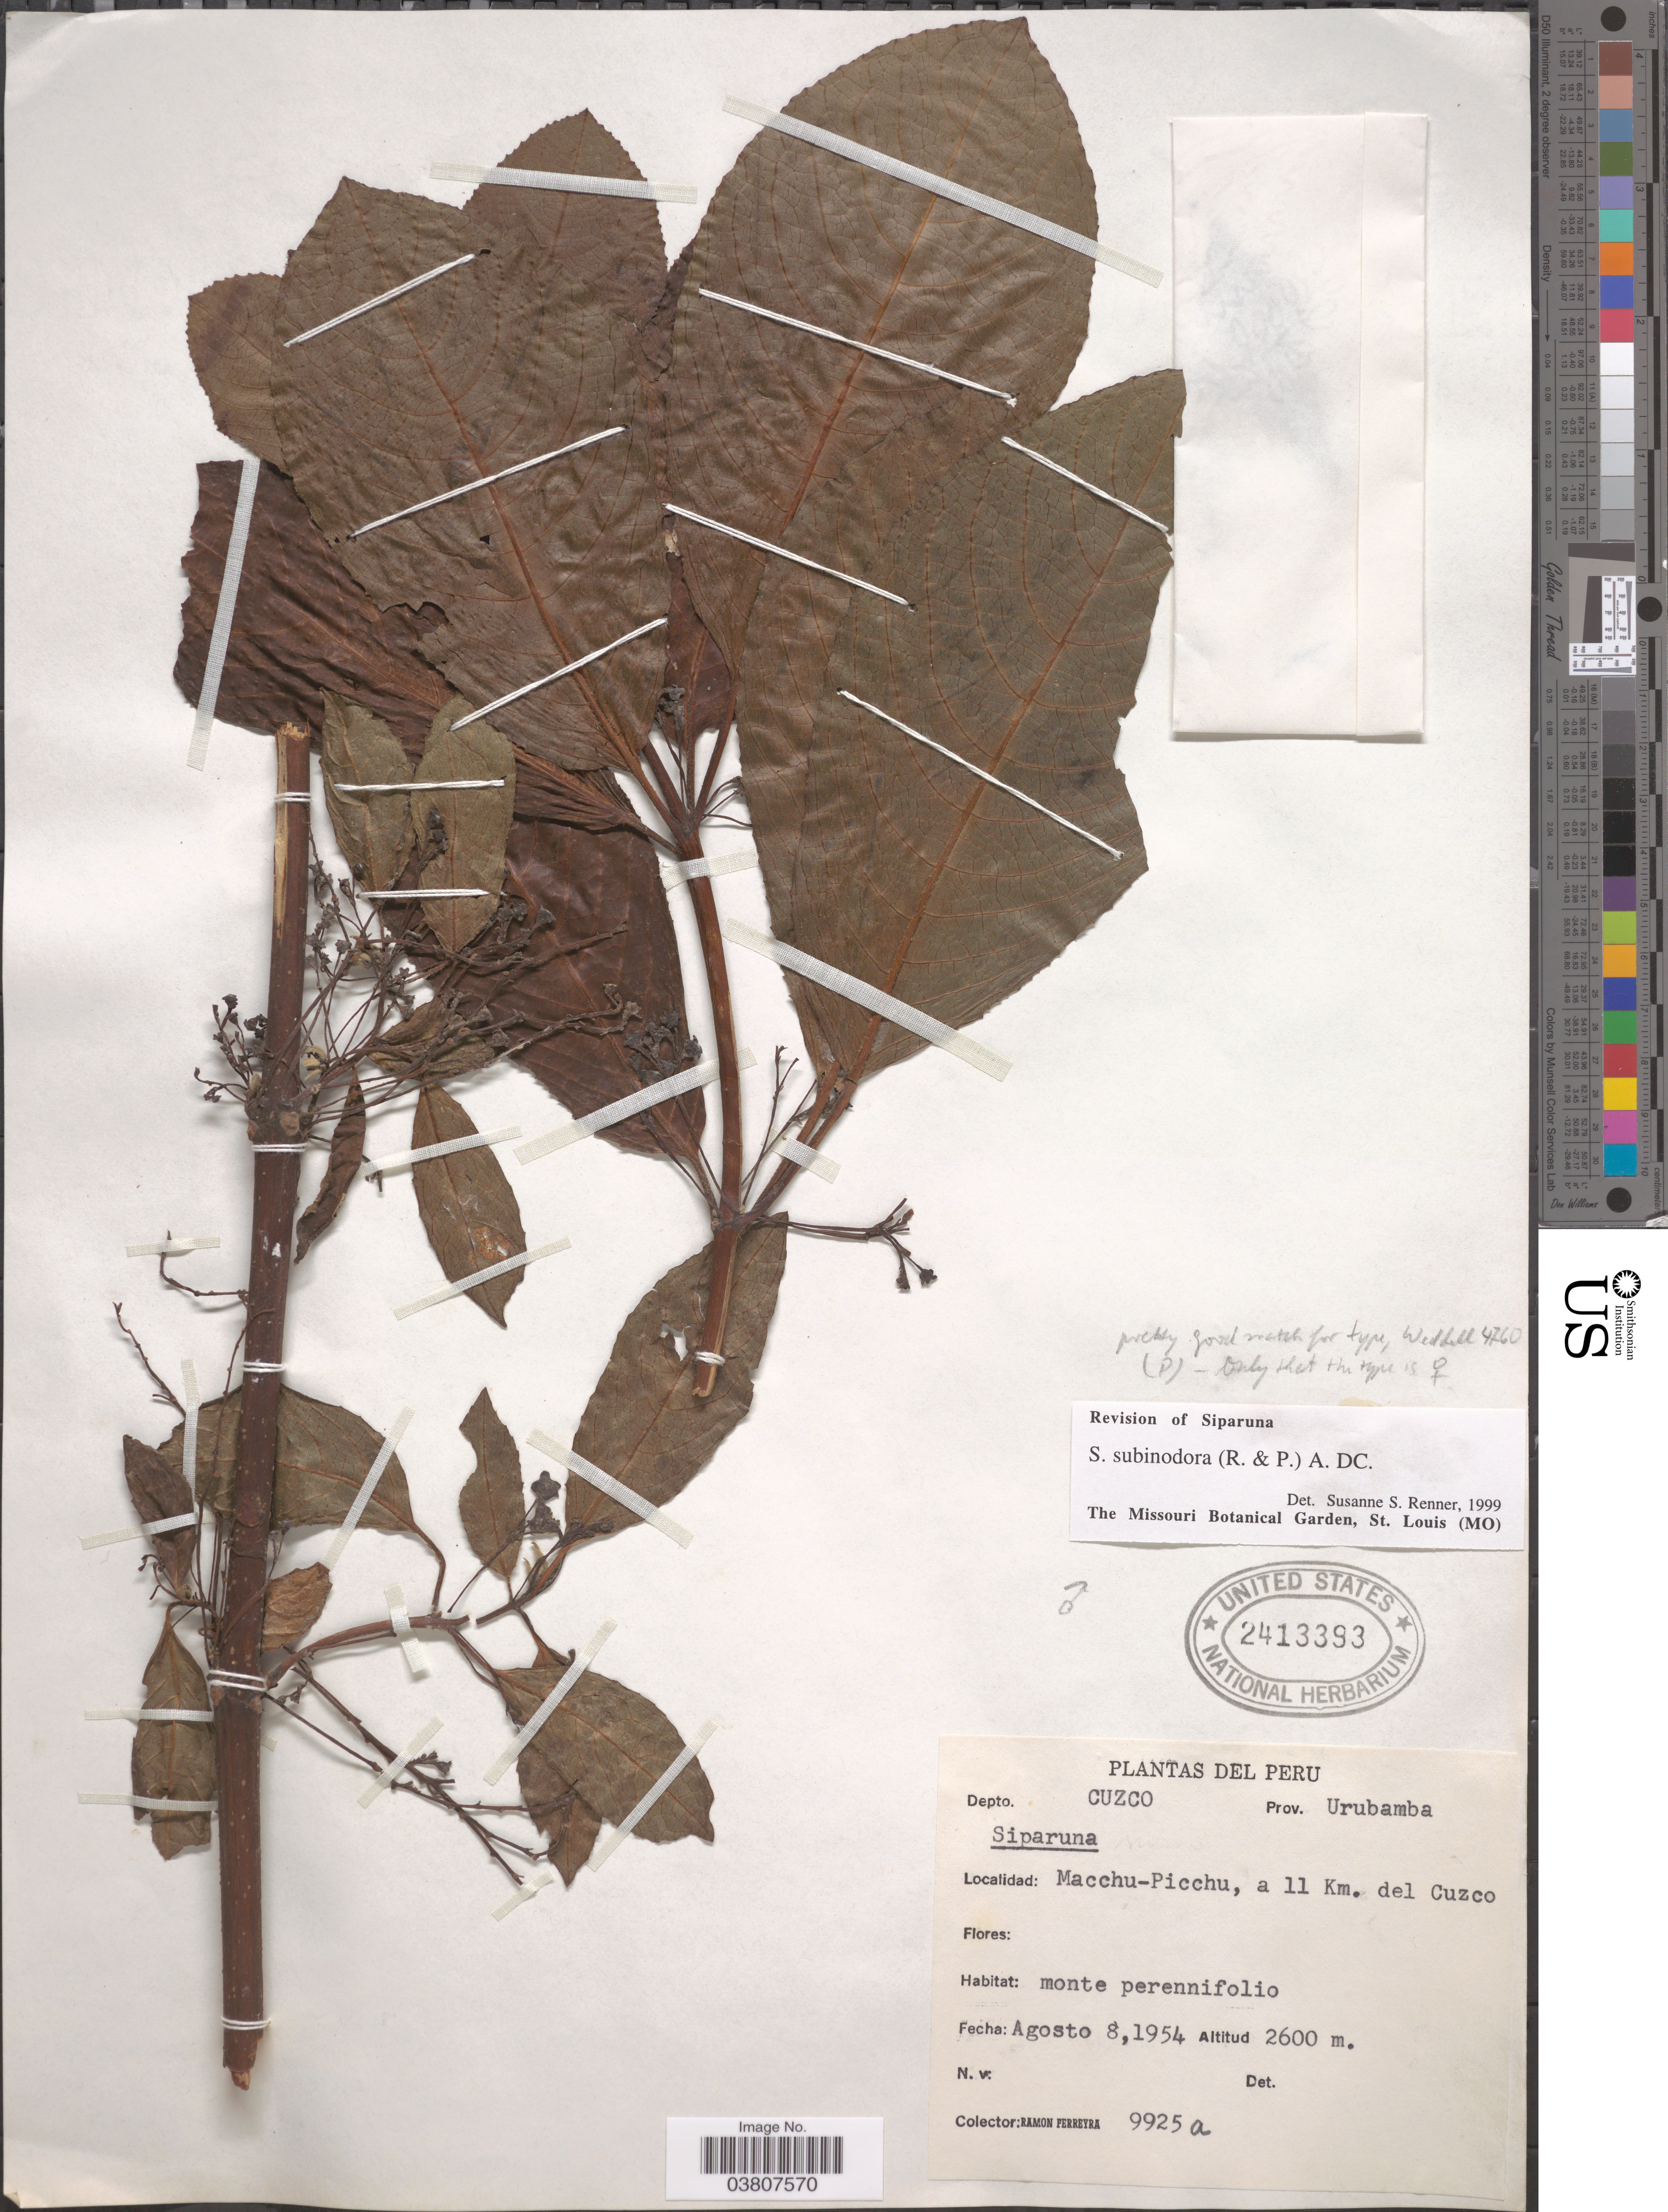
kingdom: Plantae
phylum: Tracheophyta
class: Magnoliopsida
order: Laurales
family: Siparunaceae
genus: Siparuna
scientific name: Siparuna subinodora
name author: (Ruiz & Pav.) A. DC.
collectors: R. A. Ferreyra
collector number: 9925a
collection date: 1954-08-08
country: Peru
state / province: Cusco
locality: Depto. Cuzco. Prov. Urubamba. Macchu-Picchu, a 11 Km. del Cuzco.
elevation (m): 2600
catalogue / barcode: US 2413393